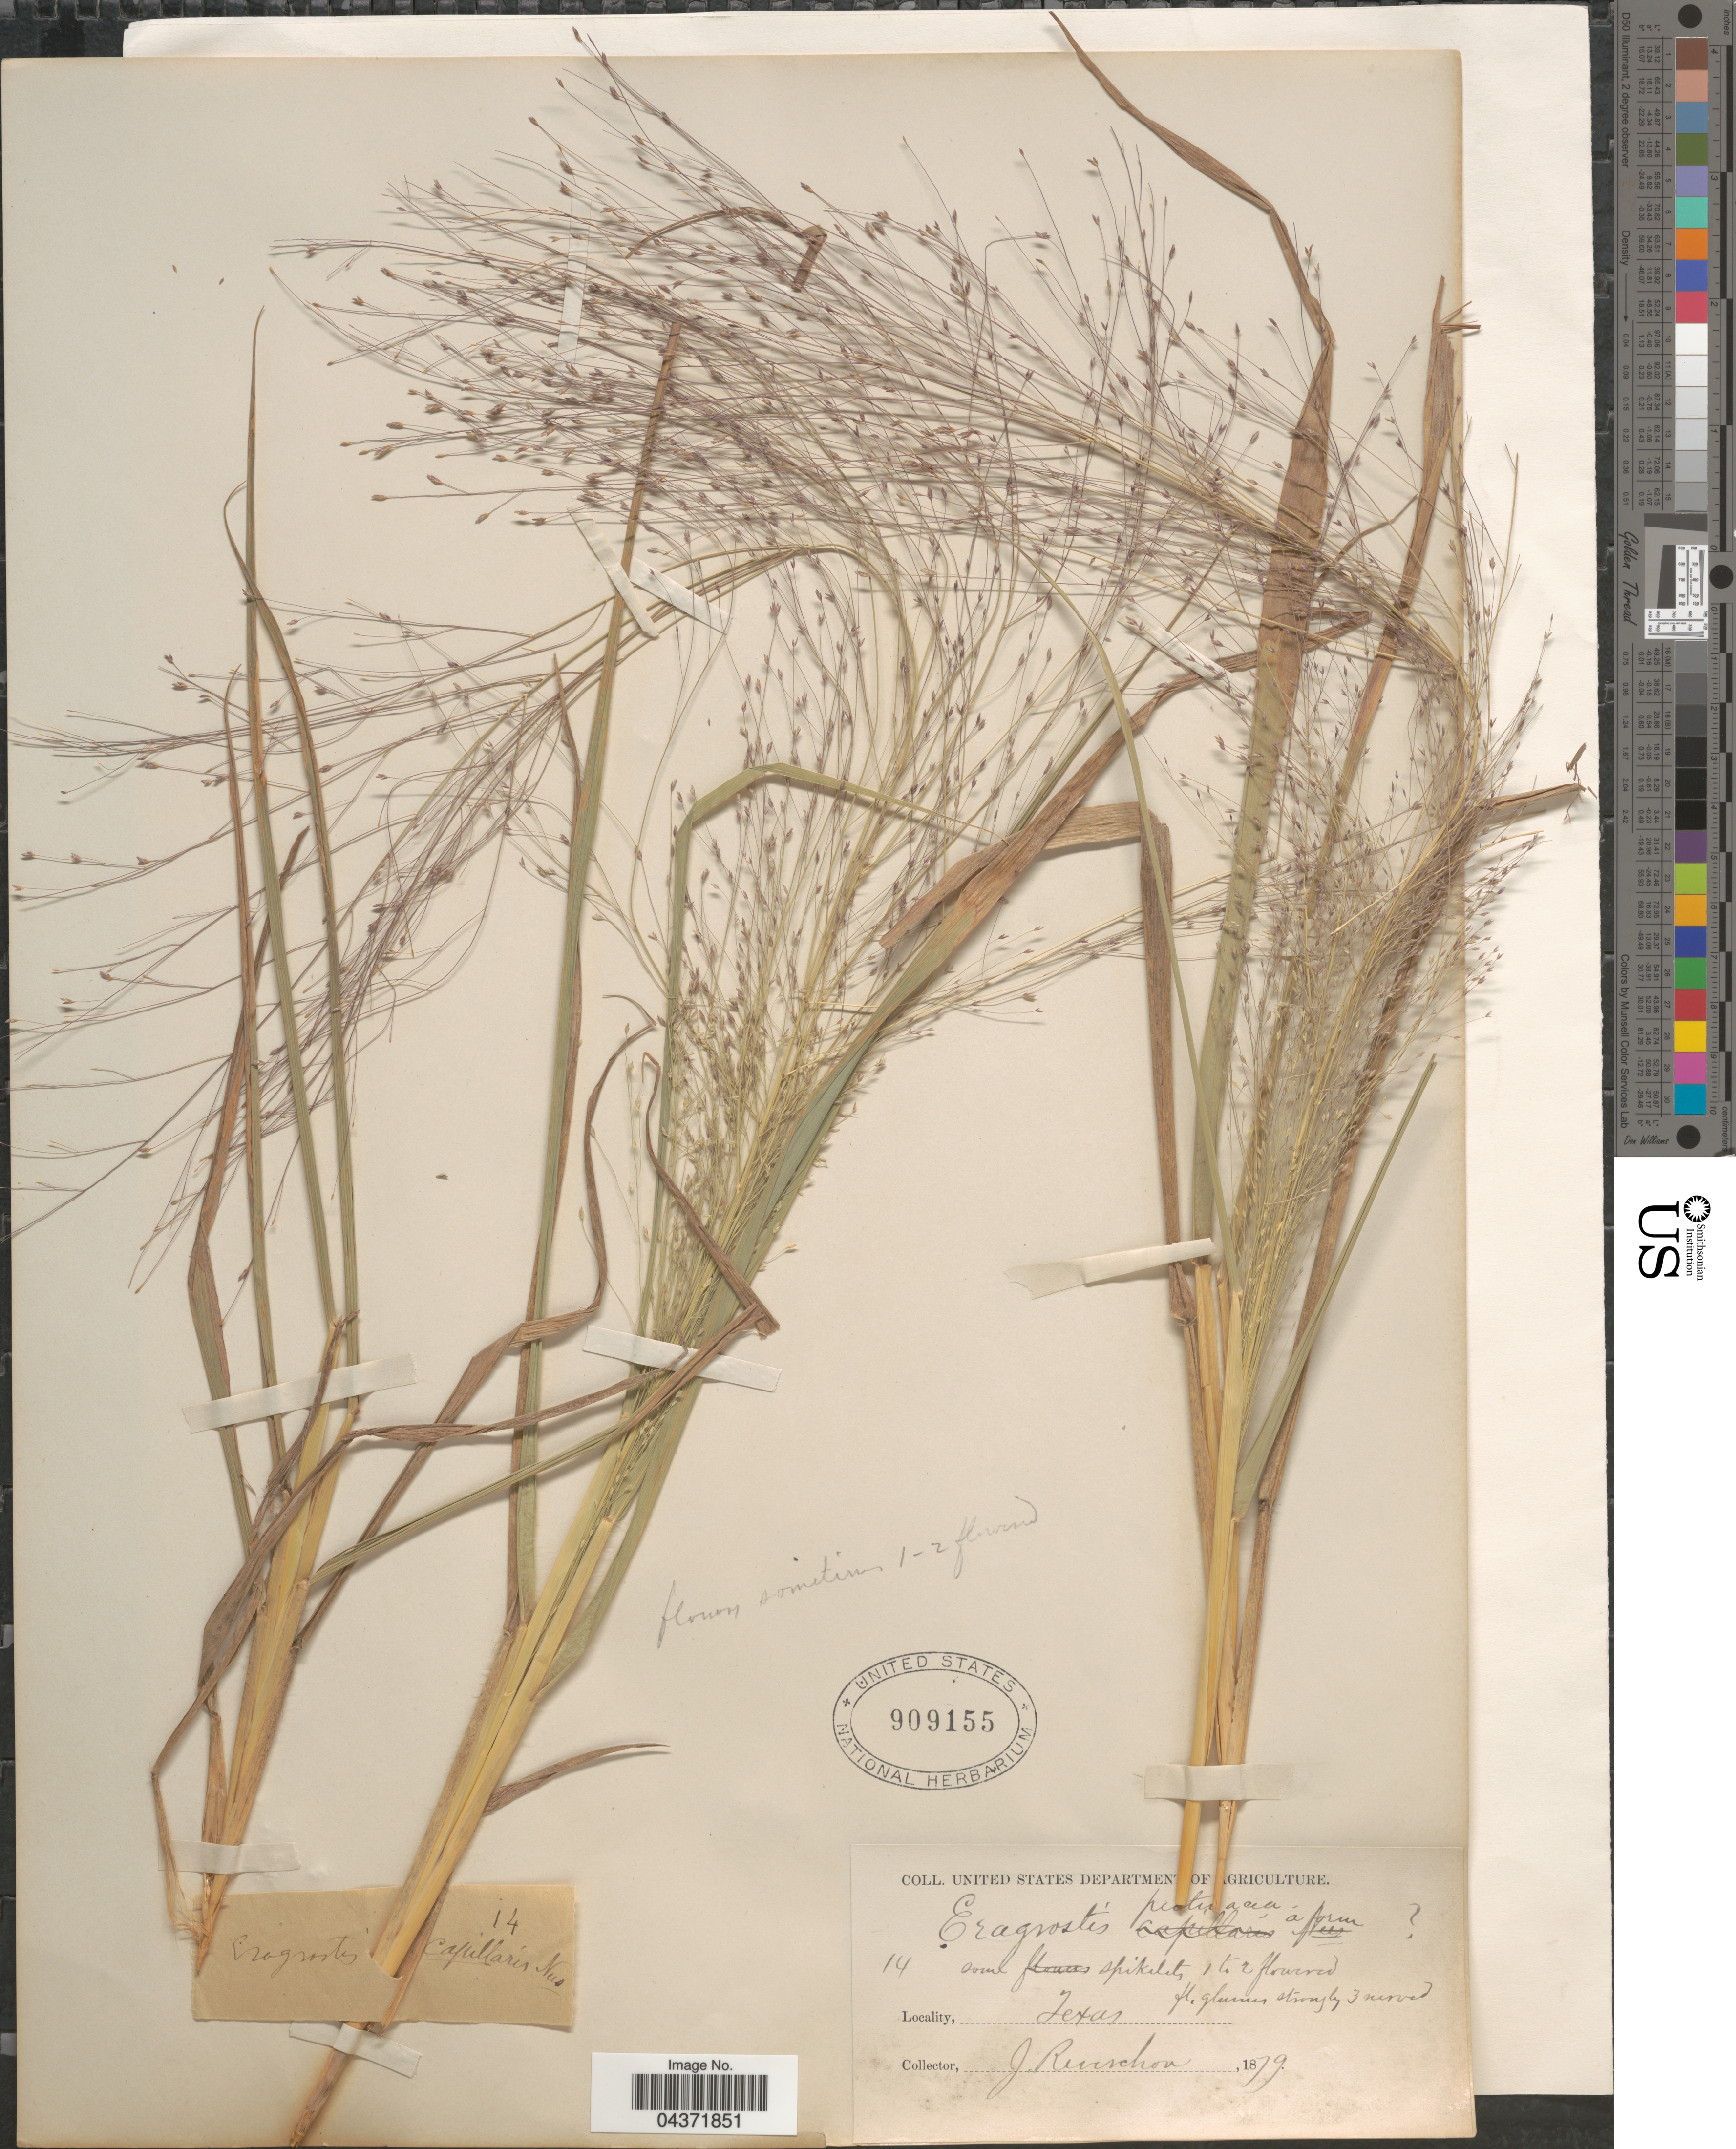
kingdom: Plantae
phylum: Tracheophyta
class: Liliopsida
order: Poales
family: Poaceae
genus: Eragrostis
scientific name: Eragrostis spectabilis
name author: (Pursh) Steud.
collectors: J. Reverchon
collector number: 14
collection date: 1879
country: United States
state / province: Texas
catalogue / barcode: US 909155